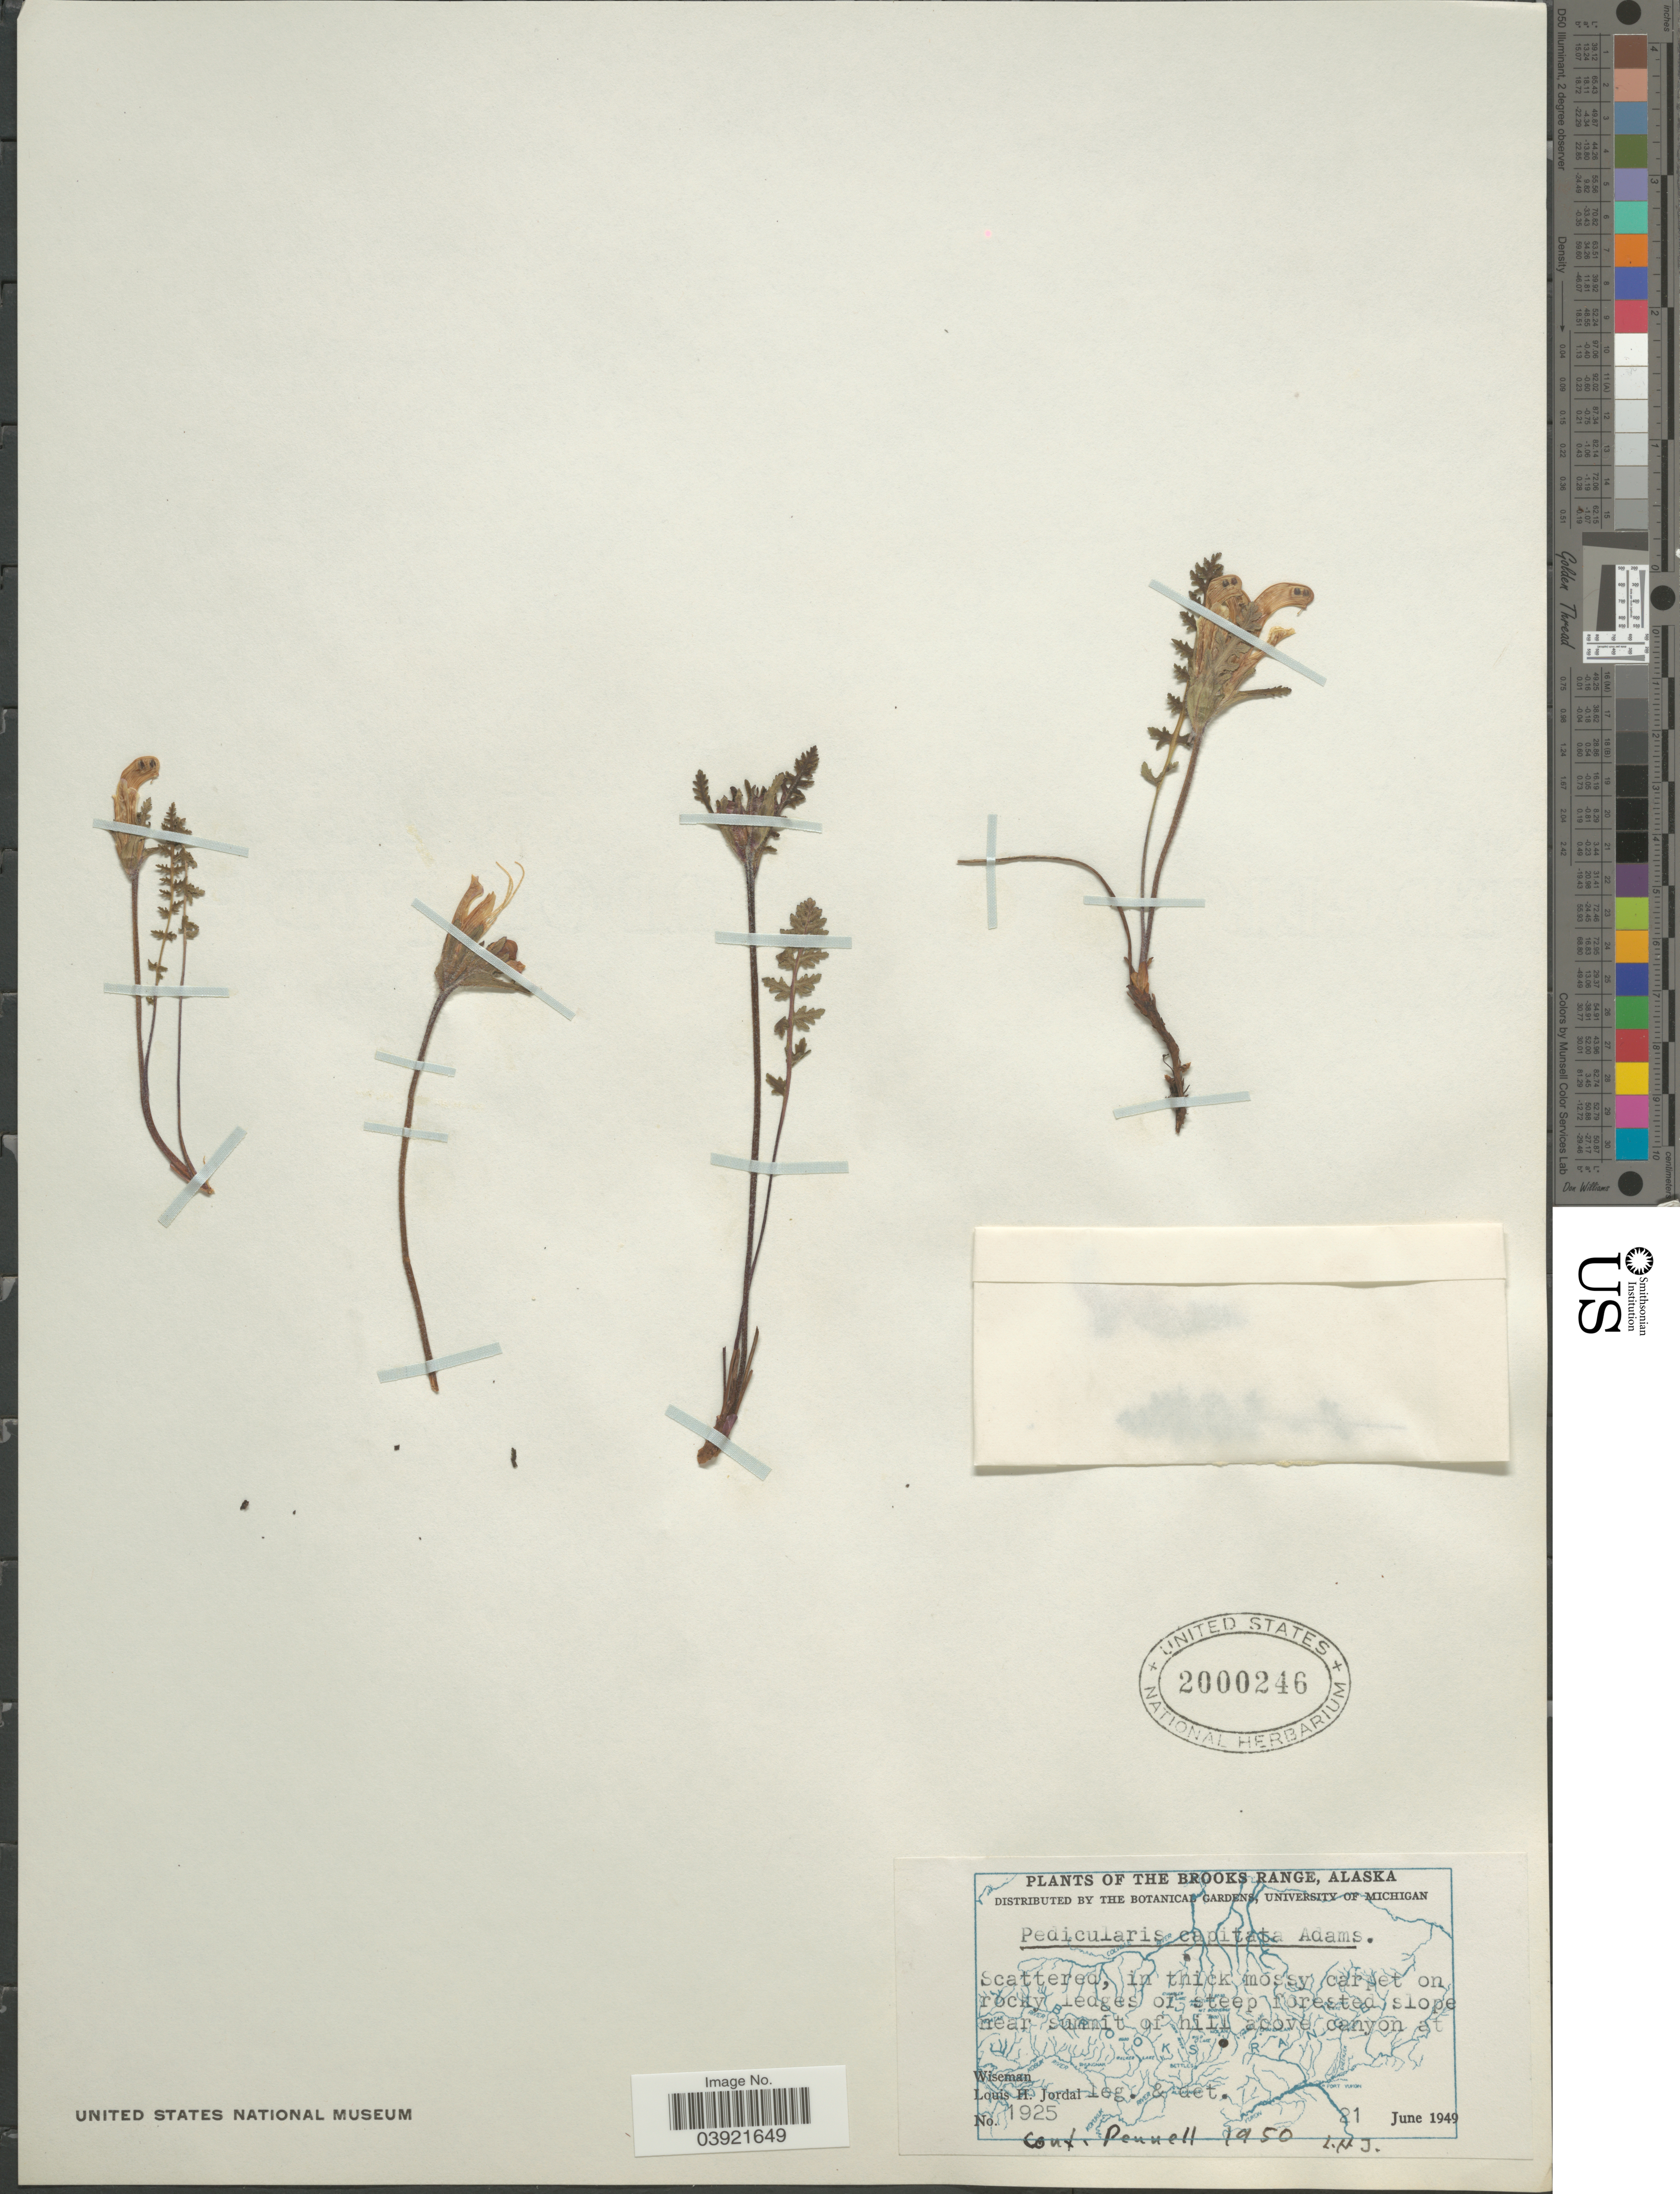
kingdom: Plantae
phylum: Tracheophyta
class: Magnoliopsida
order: Lamiales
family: Orobanchaceae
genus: Pedicularis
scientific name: Pedicularis capitata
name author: Adams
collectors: L. Jordal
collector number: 1925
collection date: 1949-06-21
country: United States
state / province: Alaska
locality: The Brooks Range. Slope near summit of hill above canyon at Wiseman.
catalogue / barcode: US 2000246